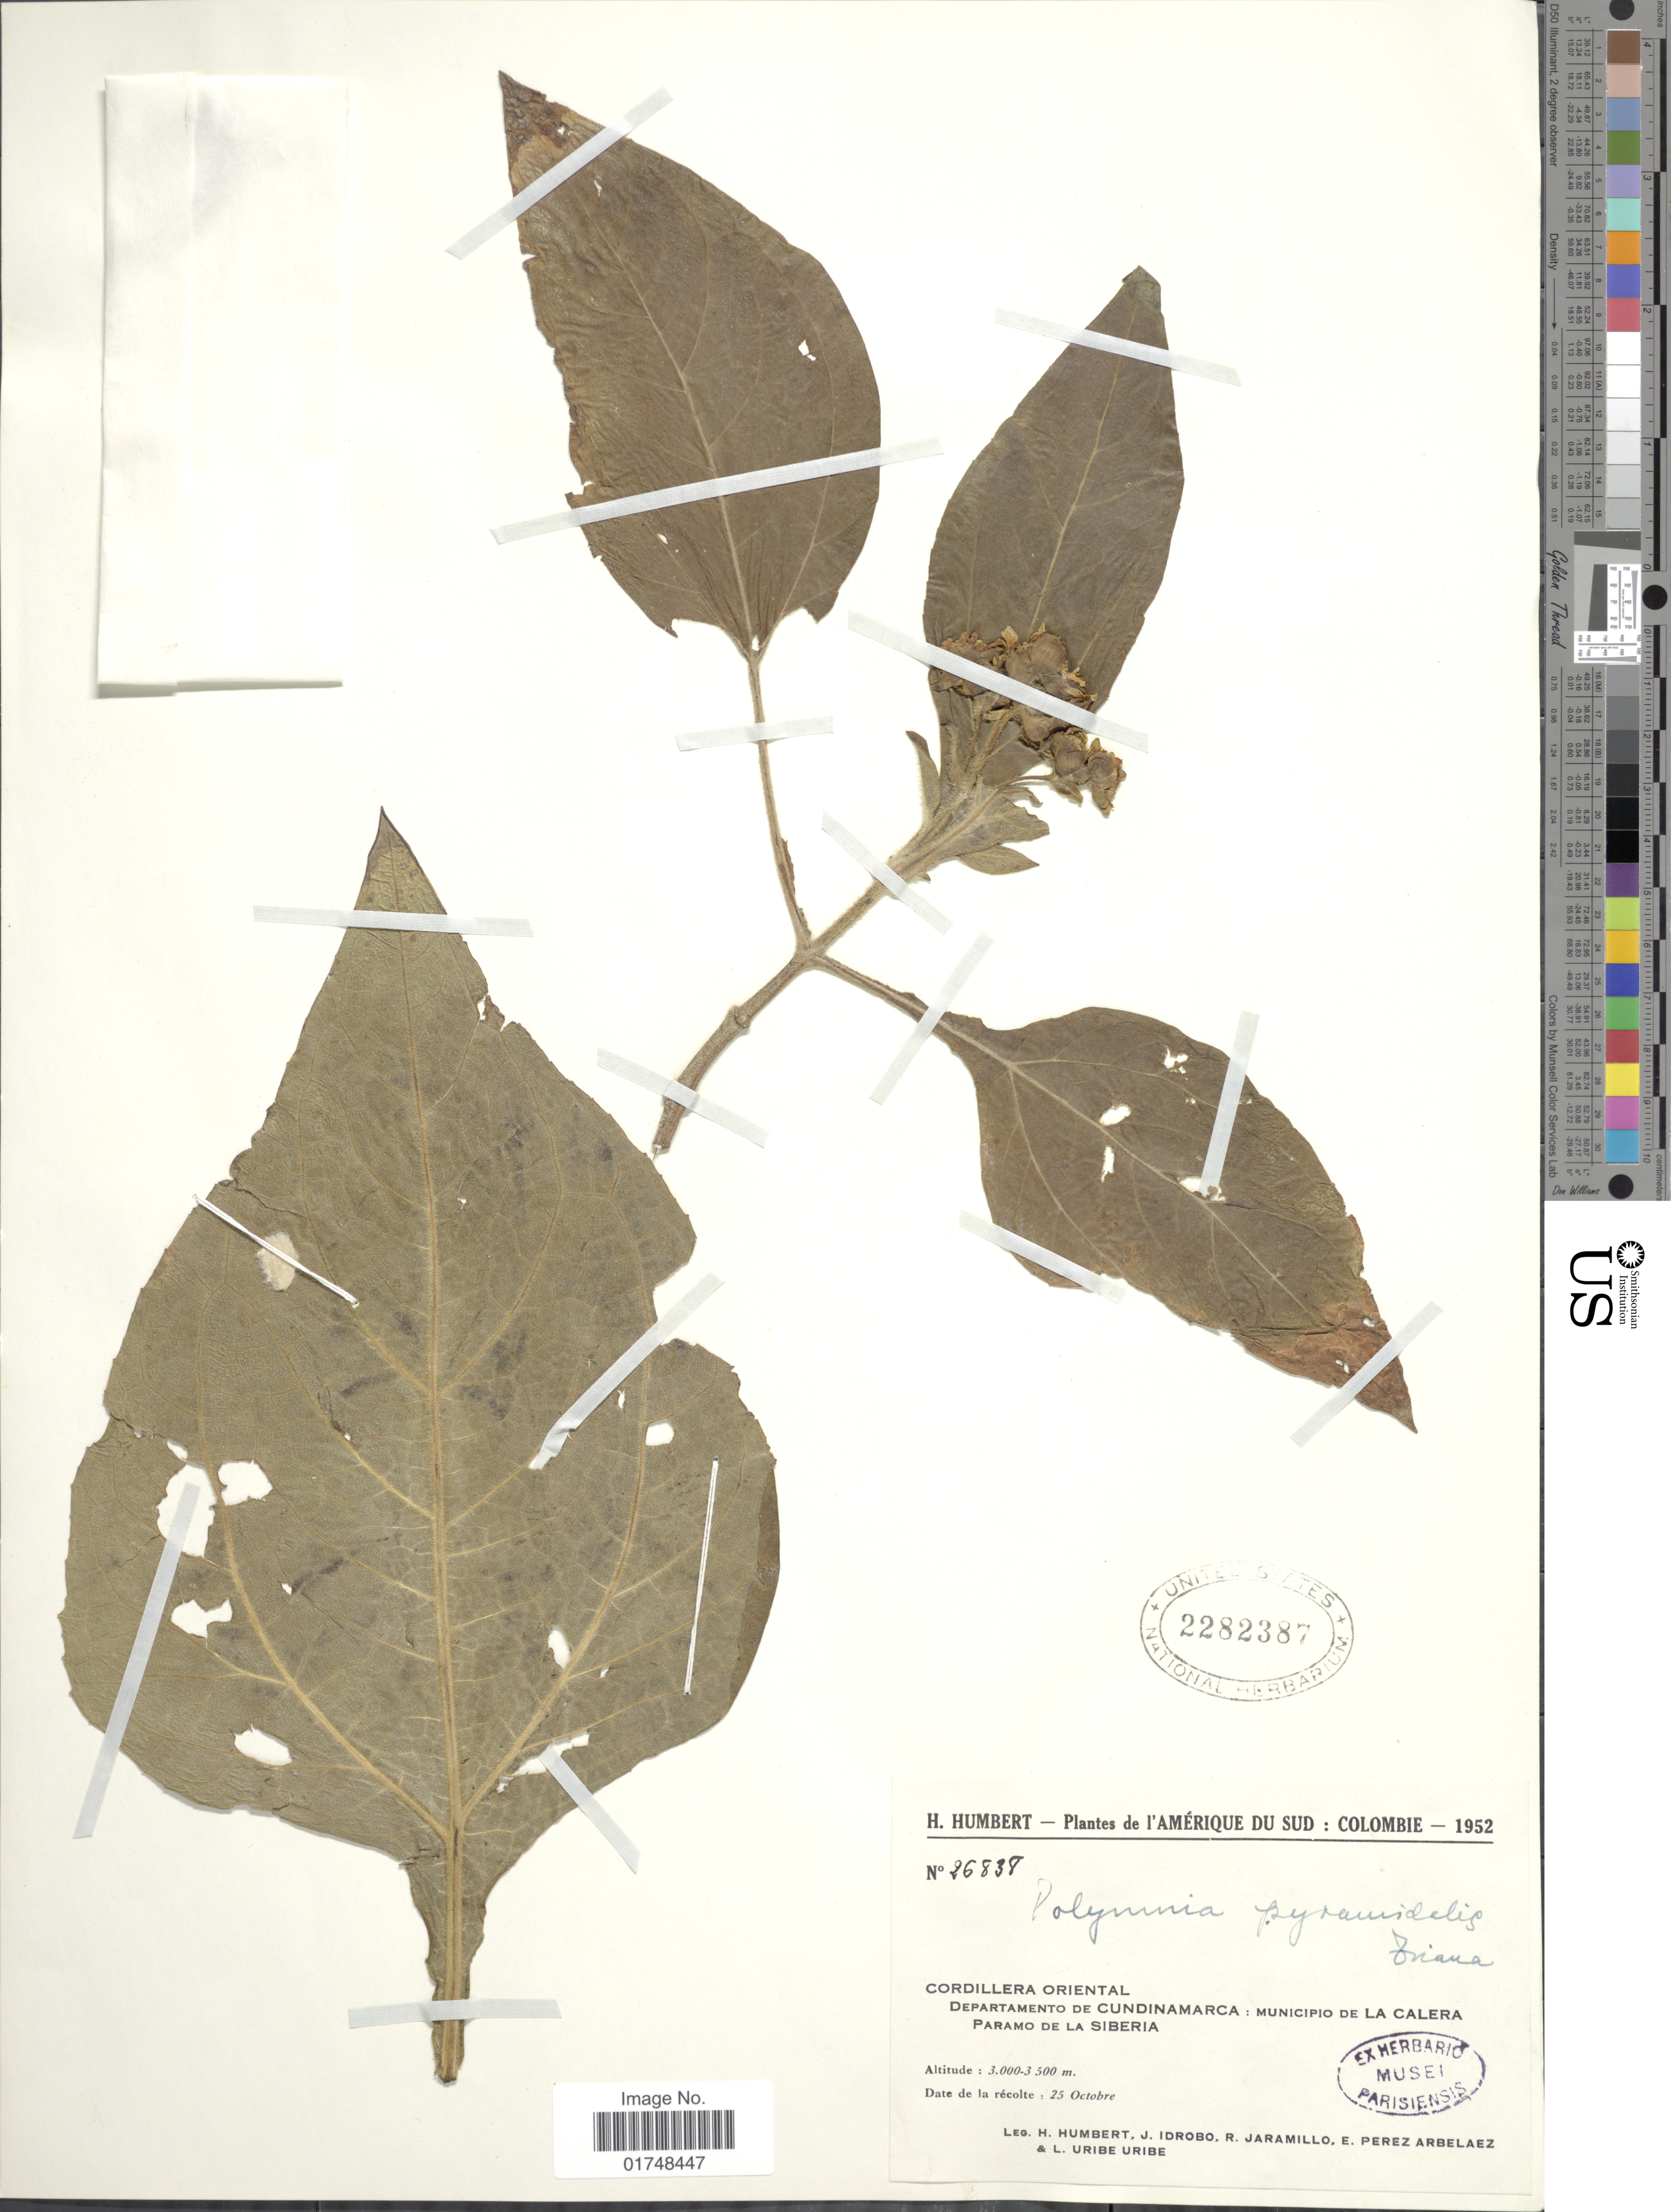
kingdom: Plantae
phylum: Tracheophyta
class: Magnoliopsida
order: Asterales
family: Asteraceae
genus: Smallanthus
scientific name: Smallanthus pyramidalis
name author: (Triana) H. Rob.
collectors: H. Humbert, J. M. Idrobo, R. Jaramillo M., E. Pérez Arbeláez & L. Uribe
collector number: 26838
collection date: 1952-10-25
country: Colombia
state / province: Cundinamarca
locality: Amerique du Sud, Cordillera Oriental, Municipio de La Calera, Paramo de La Siberia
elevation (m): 3000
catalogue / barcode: US 2282387